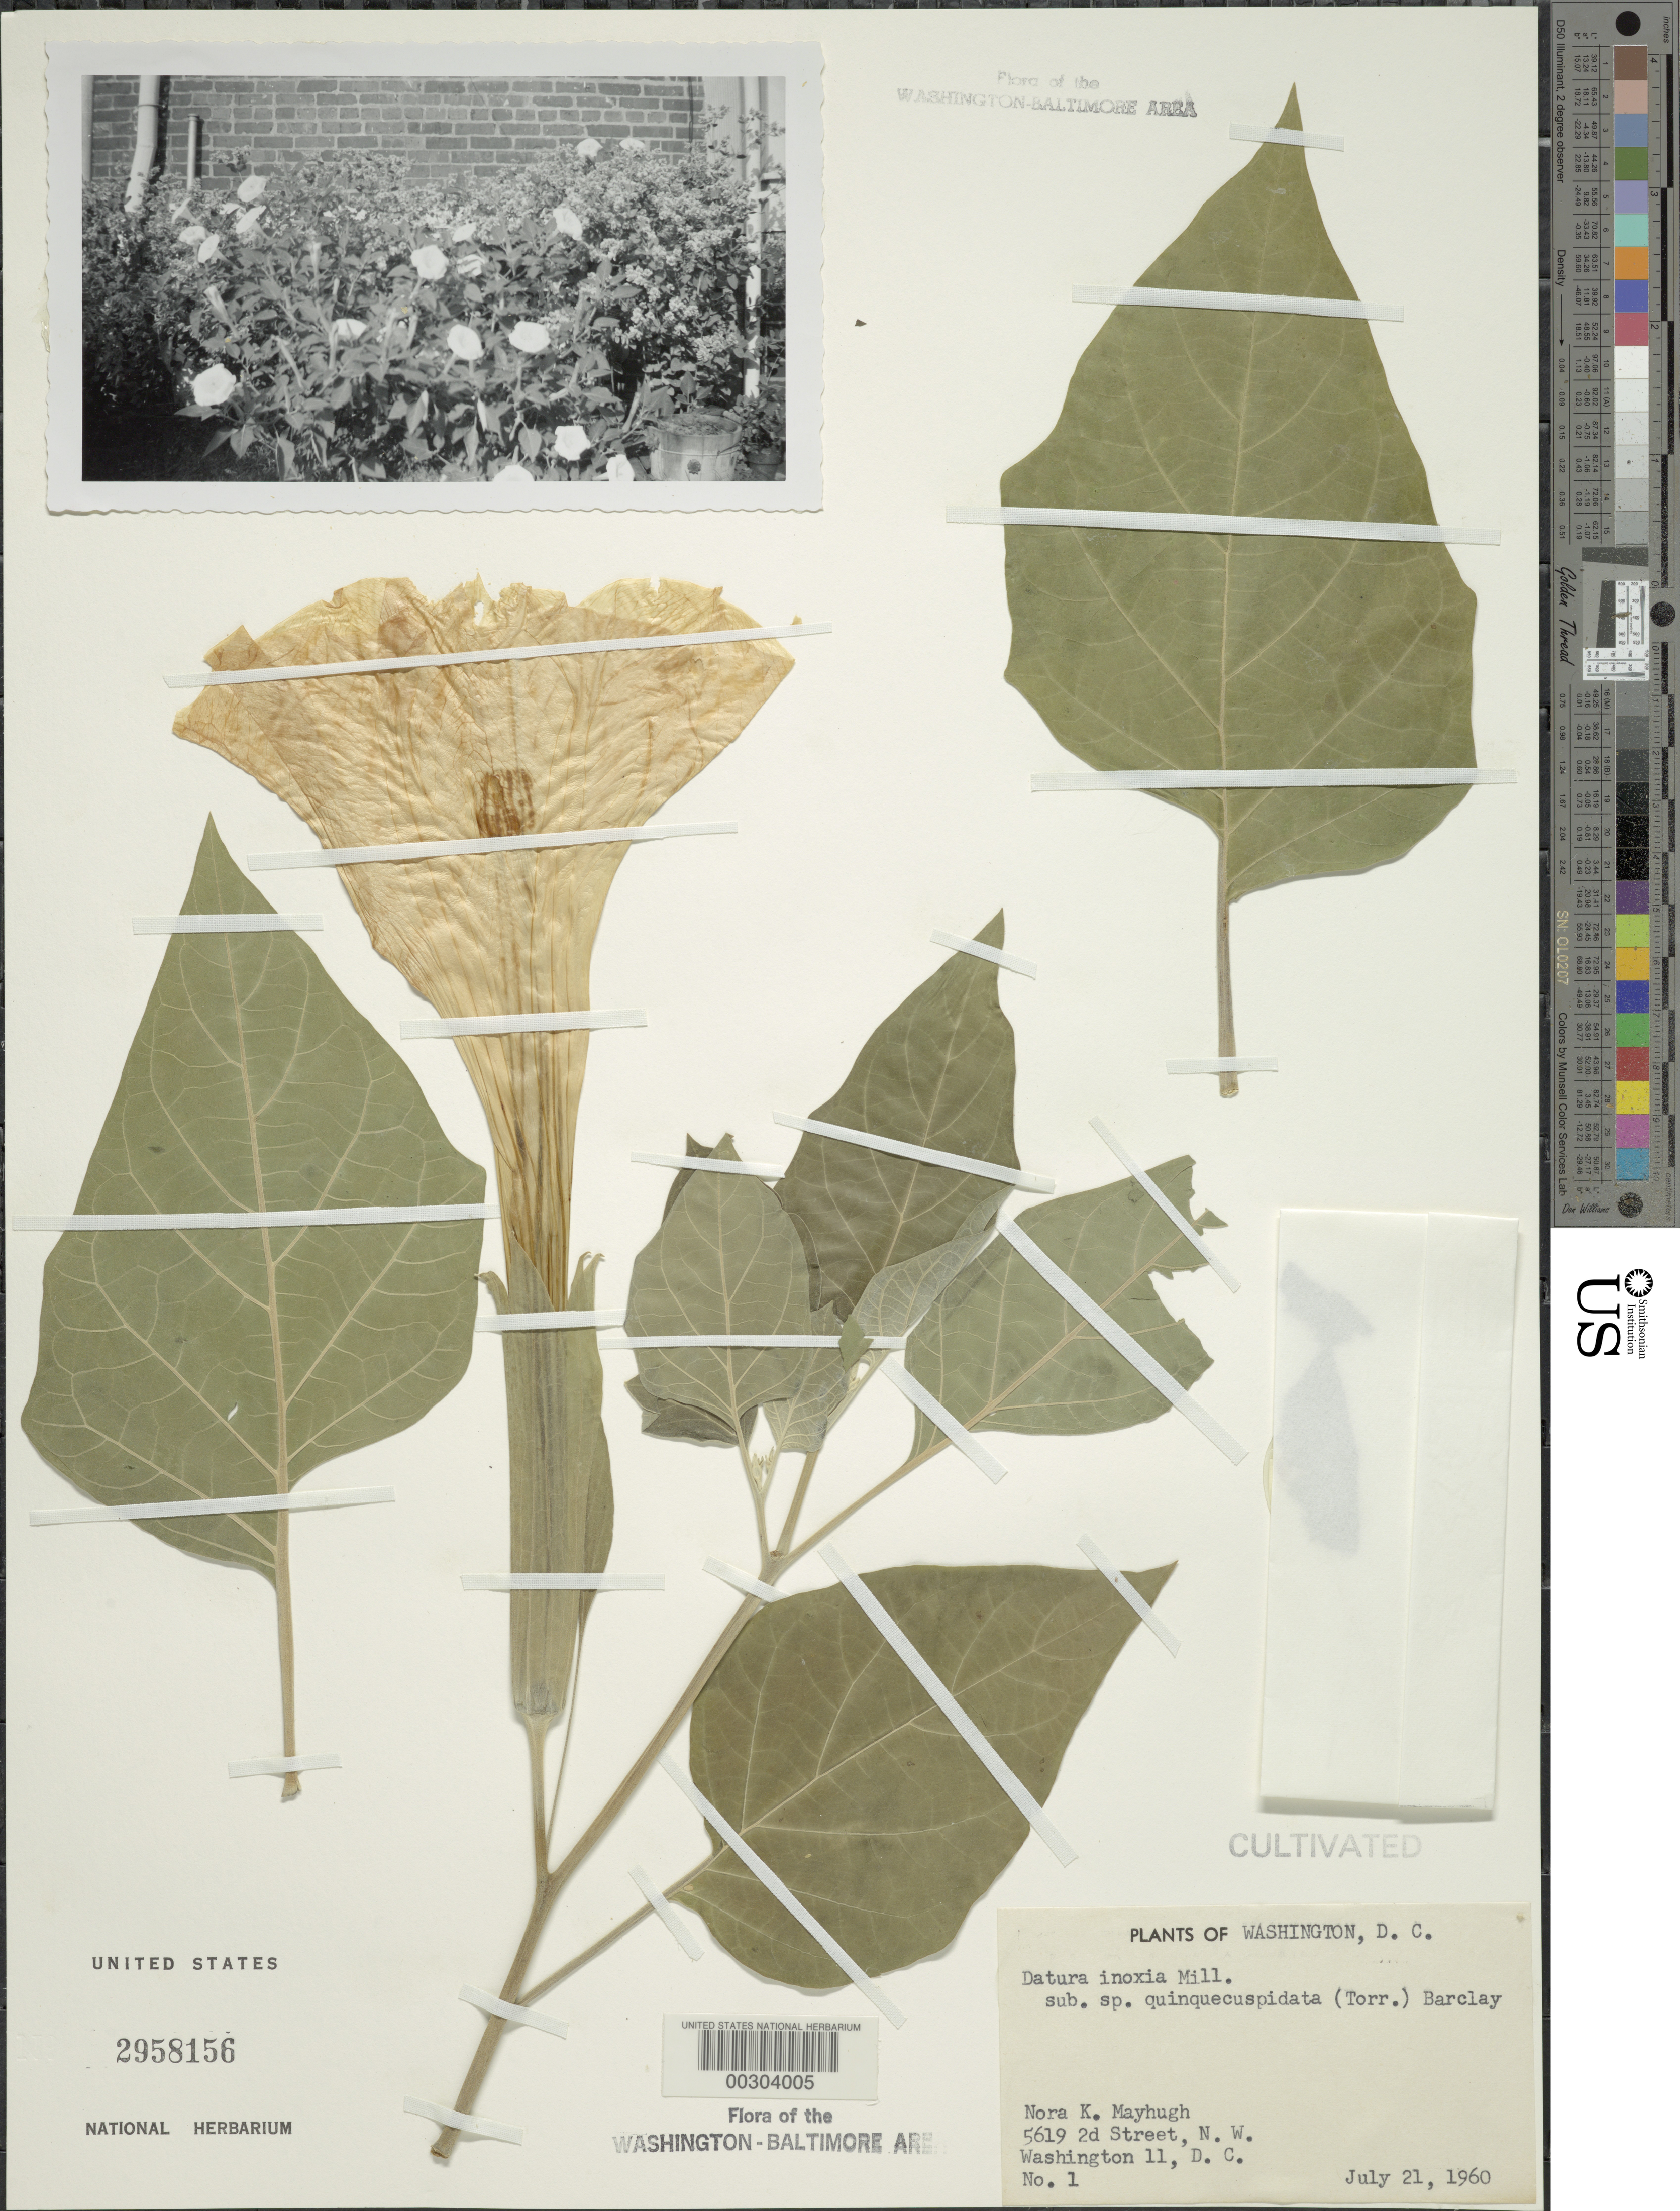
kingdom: Plantae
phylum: Tracheophyta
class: Magnoliopsida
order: Solanales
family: Solanaceae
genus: Datura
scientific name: Datura innoxia subsp. quinquecuspidata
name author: (Torr.) A.S. Barclay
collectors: N. Mayhugh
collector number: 1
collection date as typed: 21 Jul 1960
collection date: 1960-07-21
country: United States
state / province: District of Columbia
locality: Washington, 5619 2nd St, NW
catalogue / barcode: US 2958156